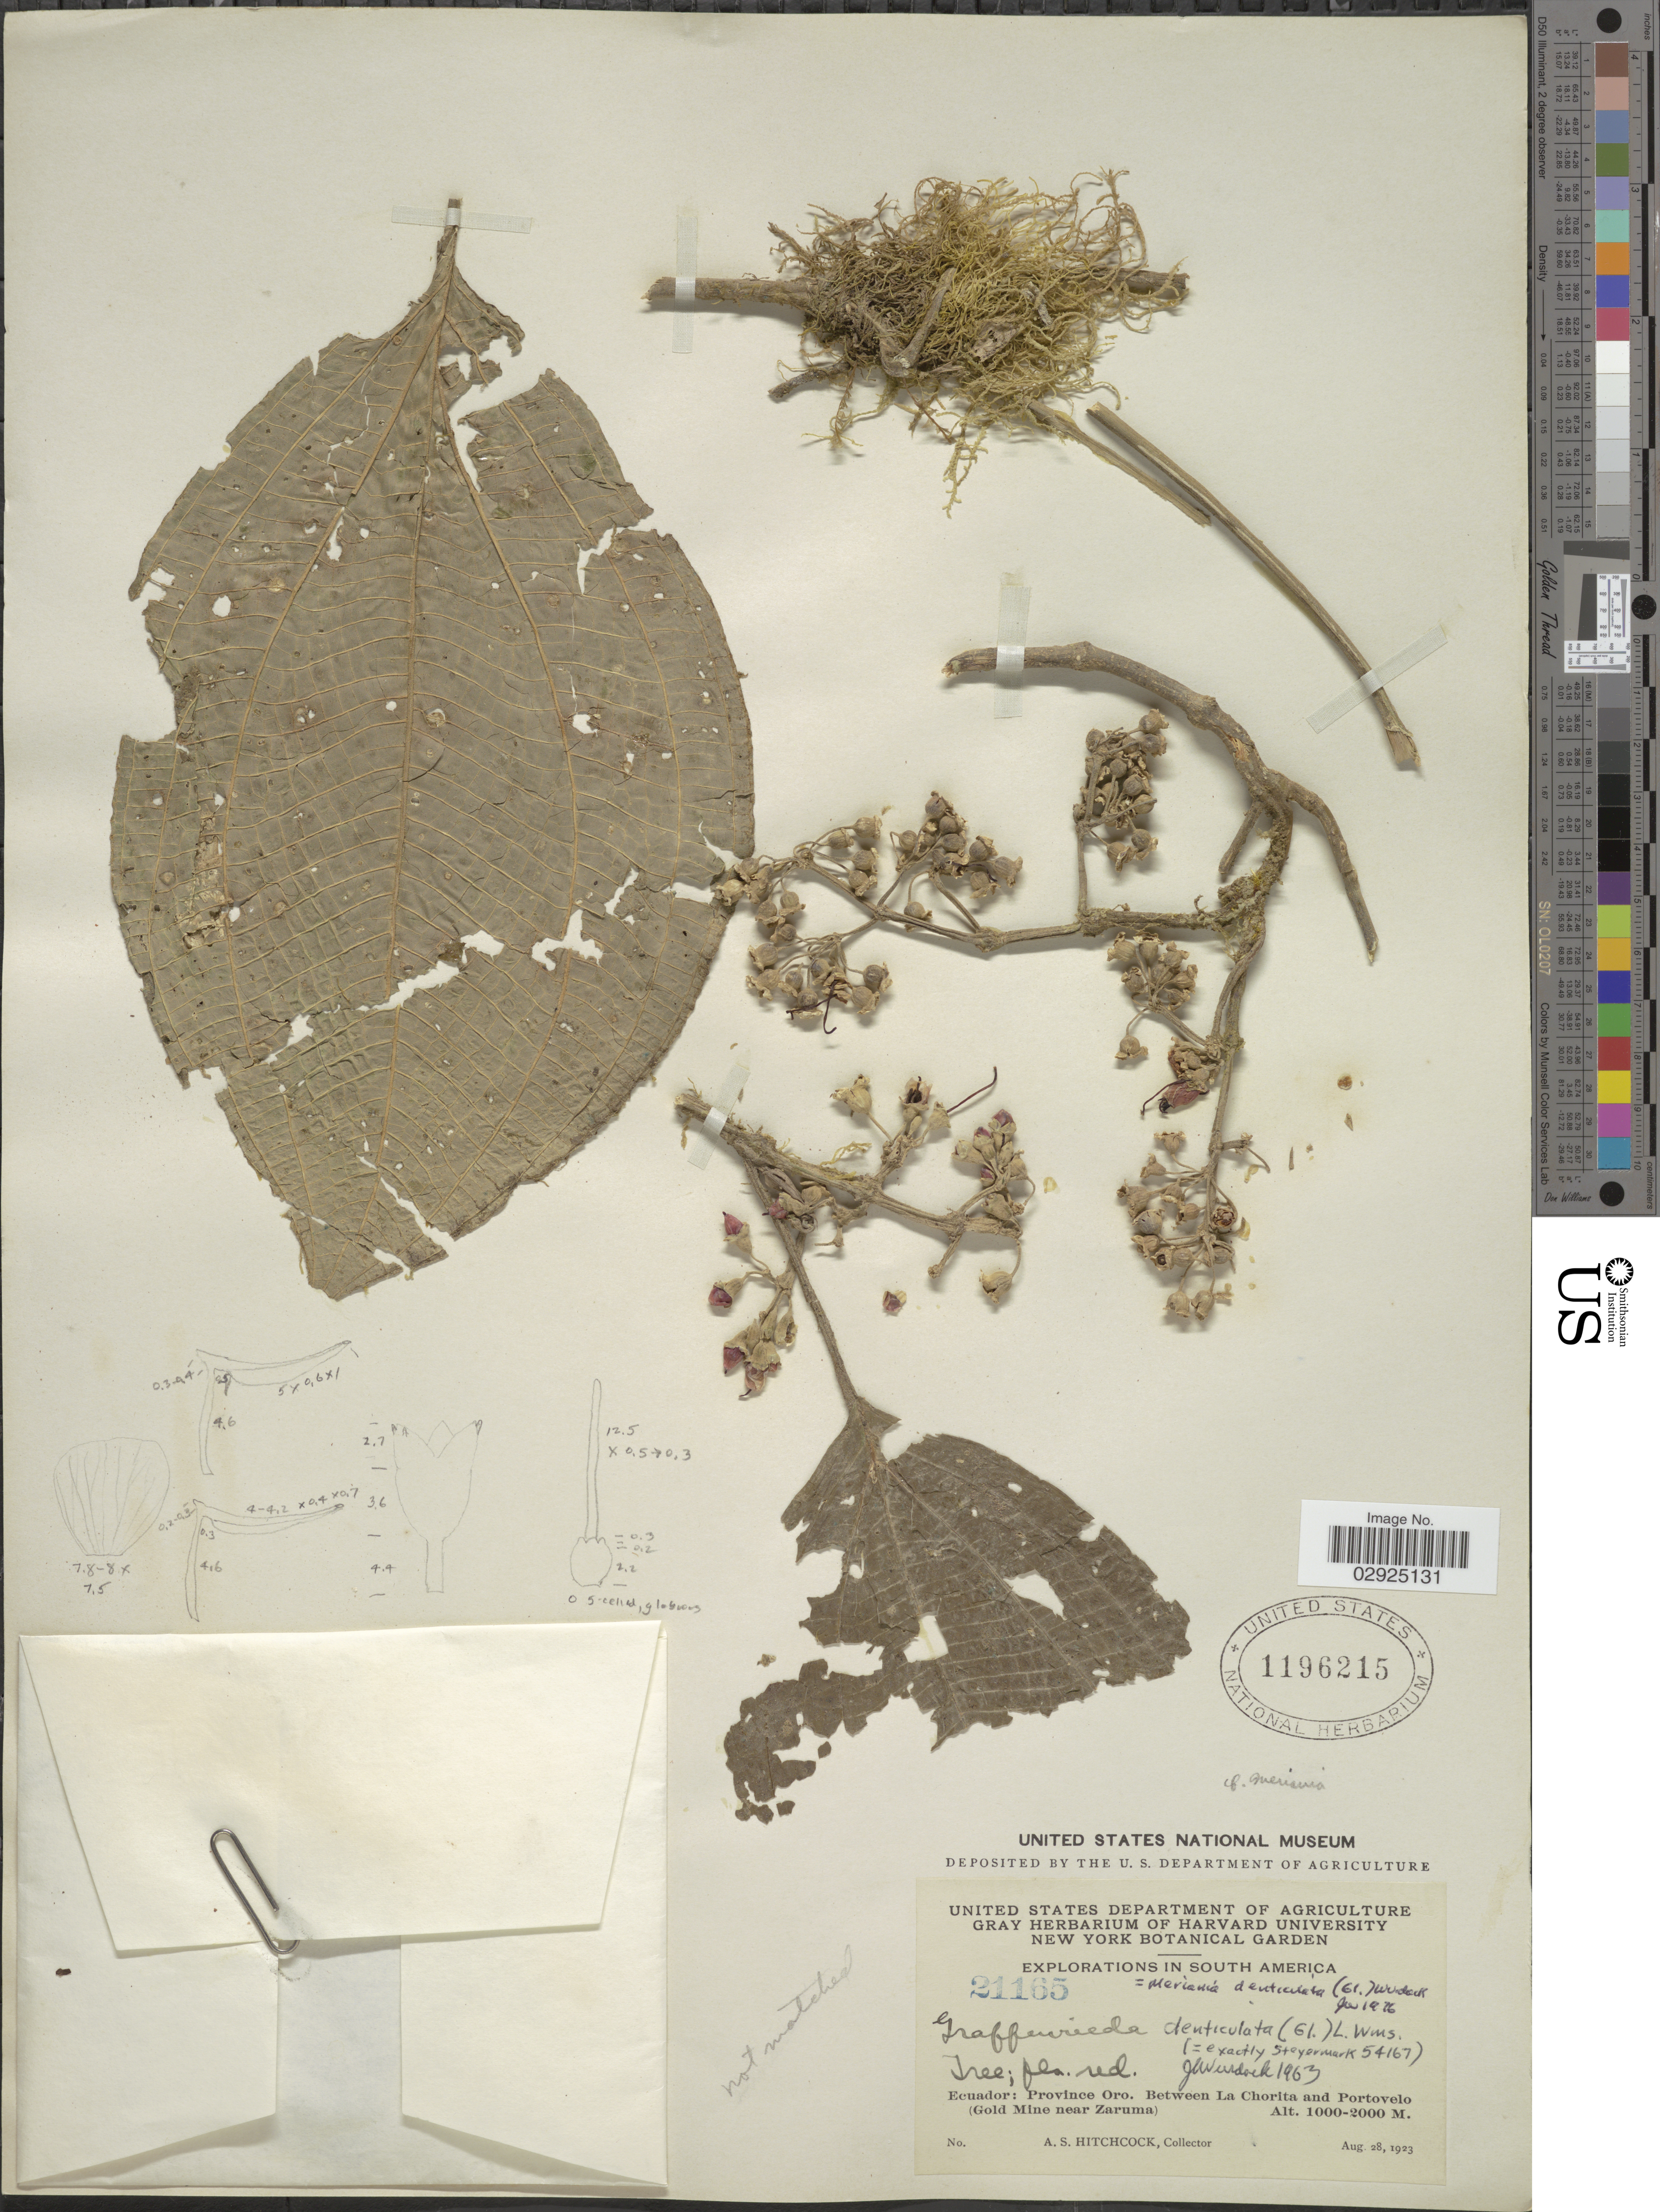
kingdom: Plantae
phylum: Tracheophyta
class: Magnoliopsida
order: Myrtales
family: Melastomataceae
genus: Meriania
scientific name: Meriania denticulata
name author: (Gleason) Wurdack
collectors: A. S. Hitchcock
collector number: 21165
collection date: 1923-08-28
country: Ecuador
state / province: El Oro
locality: Between La Chorita and Portovelo (Gold Mine near Zaruma).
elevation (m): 1000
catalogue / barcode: US 1196215